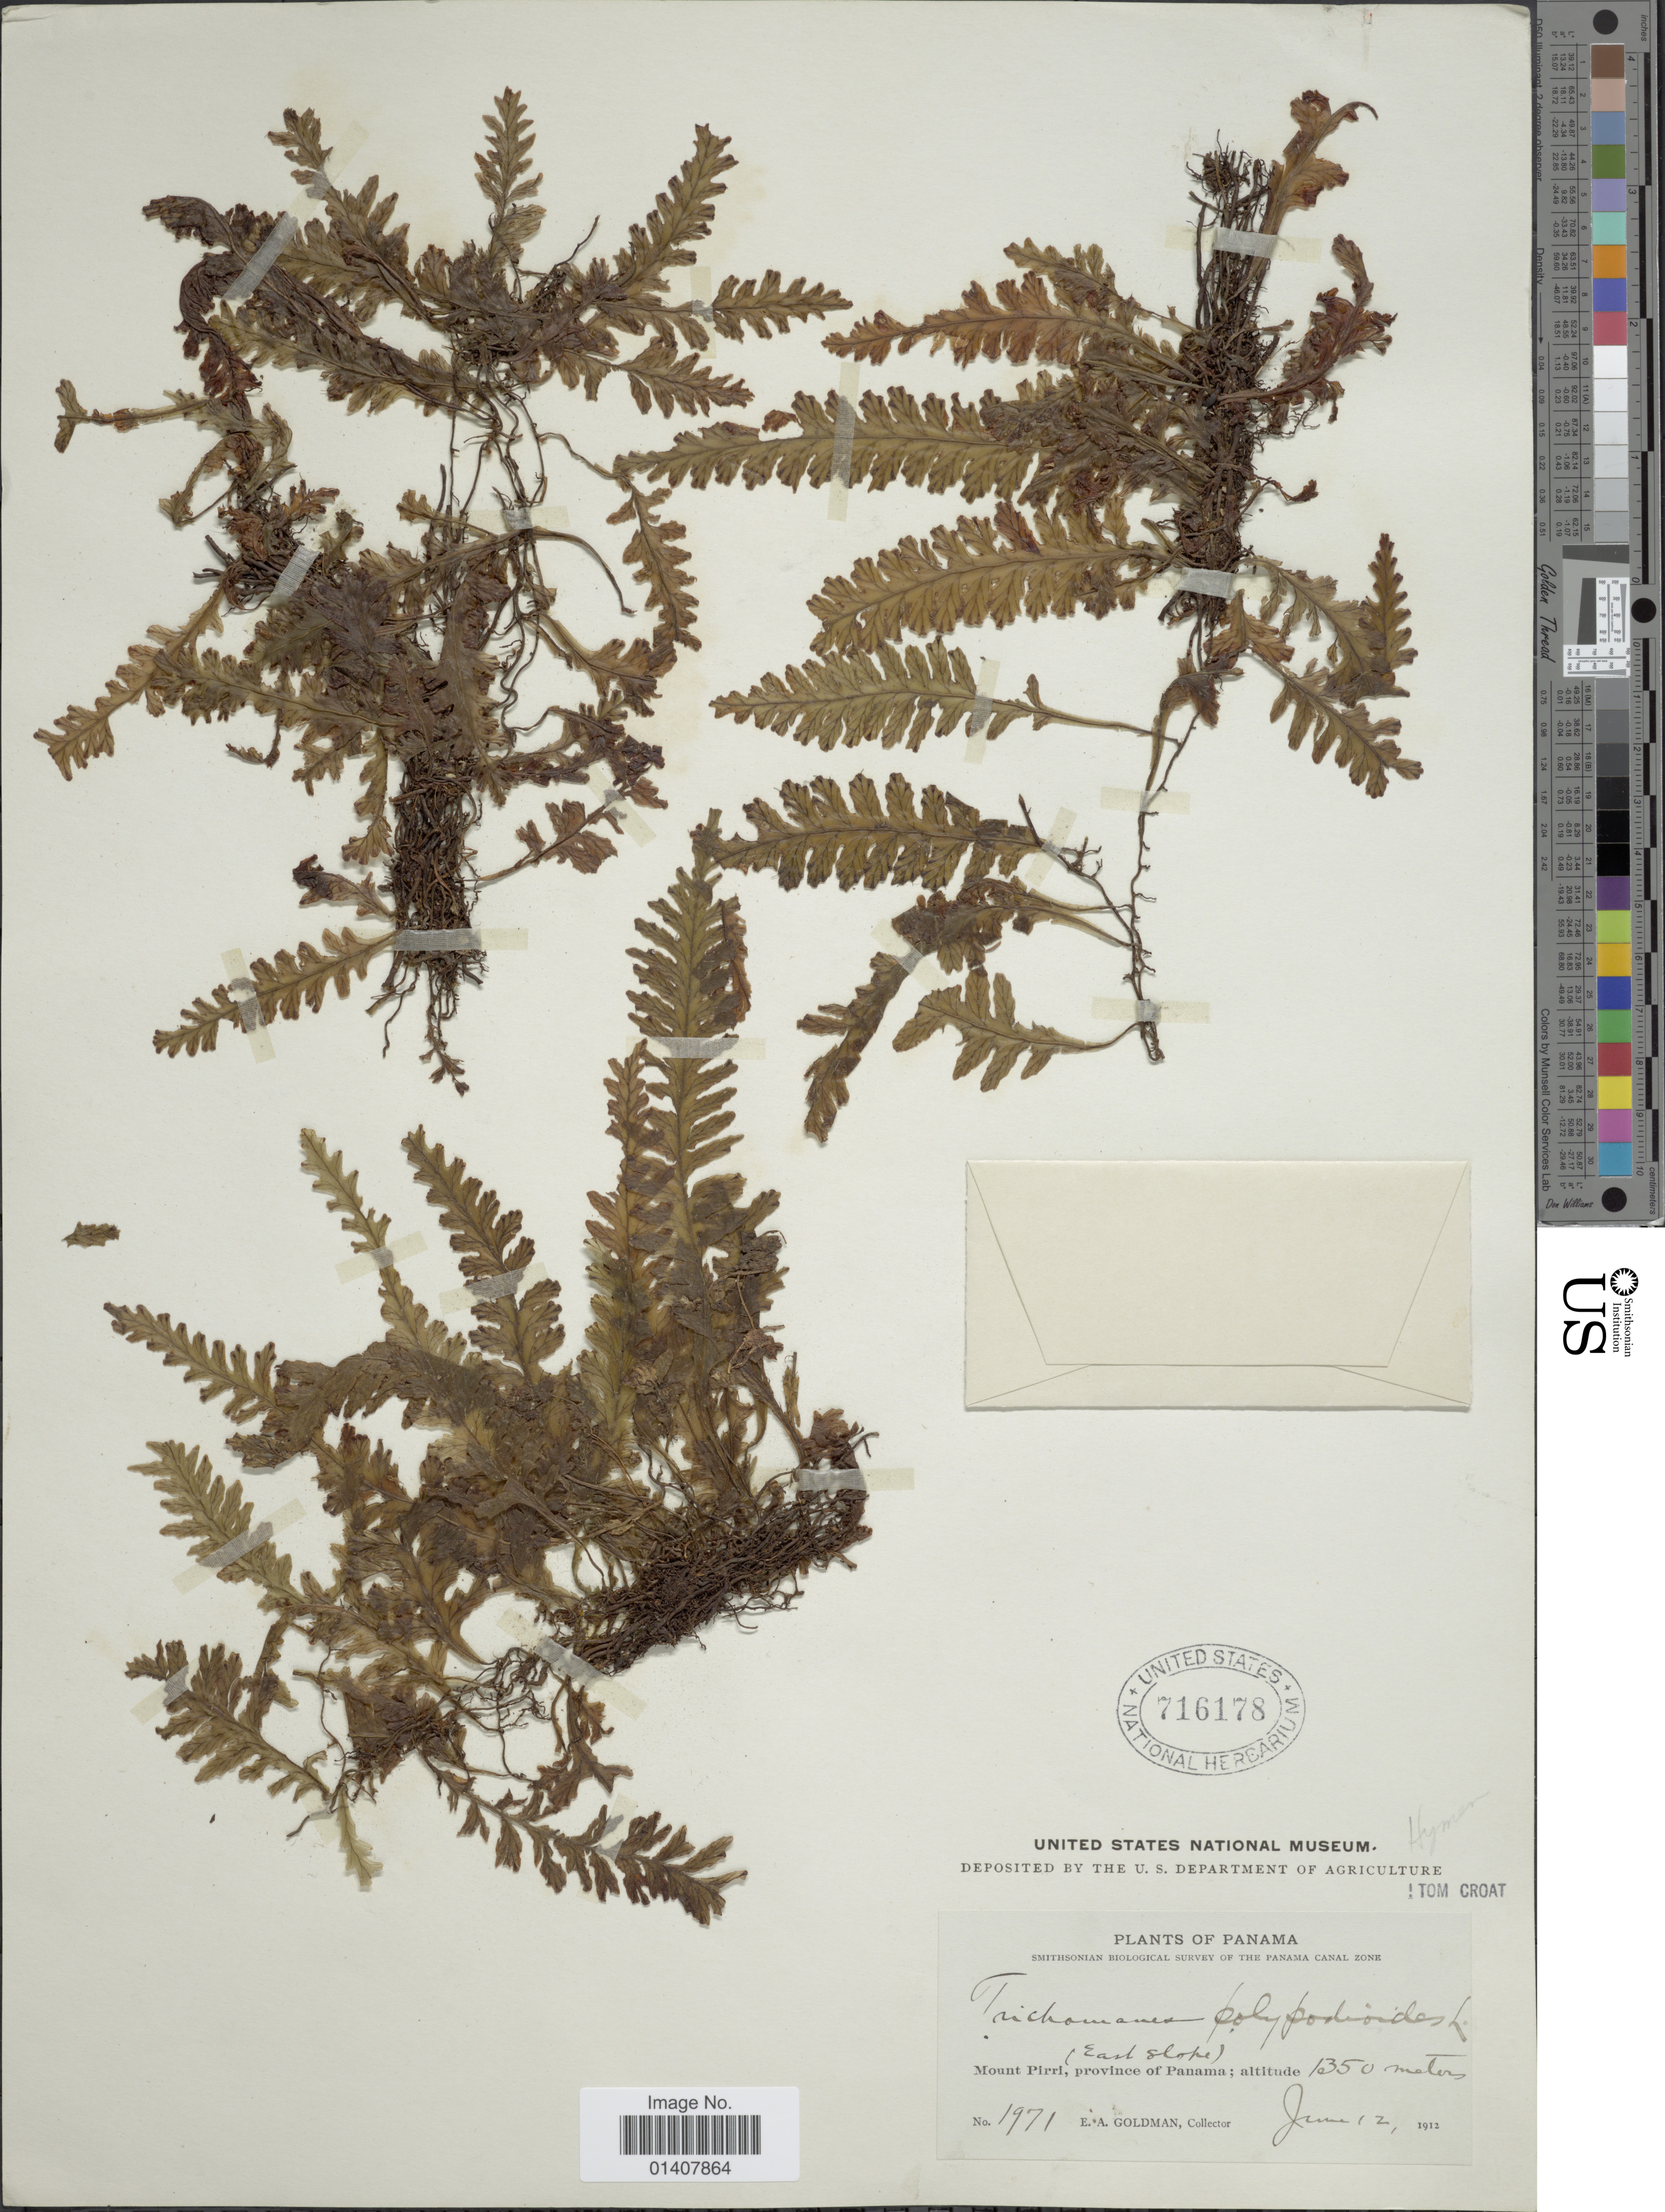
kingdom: Plantae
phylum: Tracheophyta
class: Polypodiopsida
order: Hymenophyllales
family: Hymenophyllaceae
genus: Trichomanes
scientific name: Trichomanes polypodioides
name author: L.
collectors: E. A. Goldman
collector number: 1971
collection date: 1912-06-12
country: Panama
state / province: Panamá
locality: East slope, Mount Pirri, province of Panama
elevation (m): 1350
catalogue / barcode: US 716178